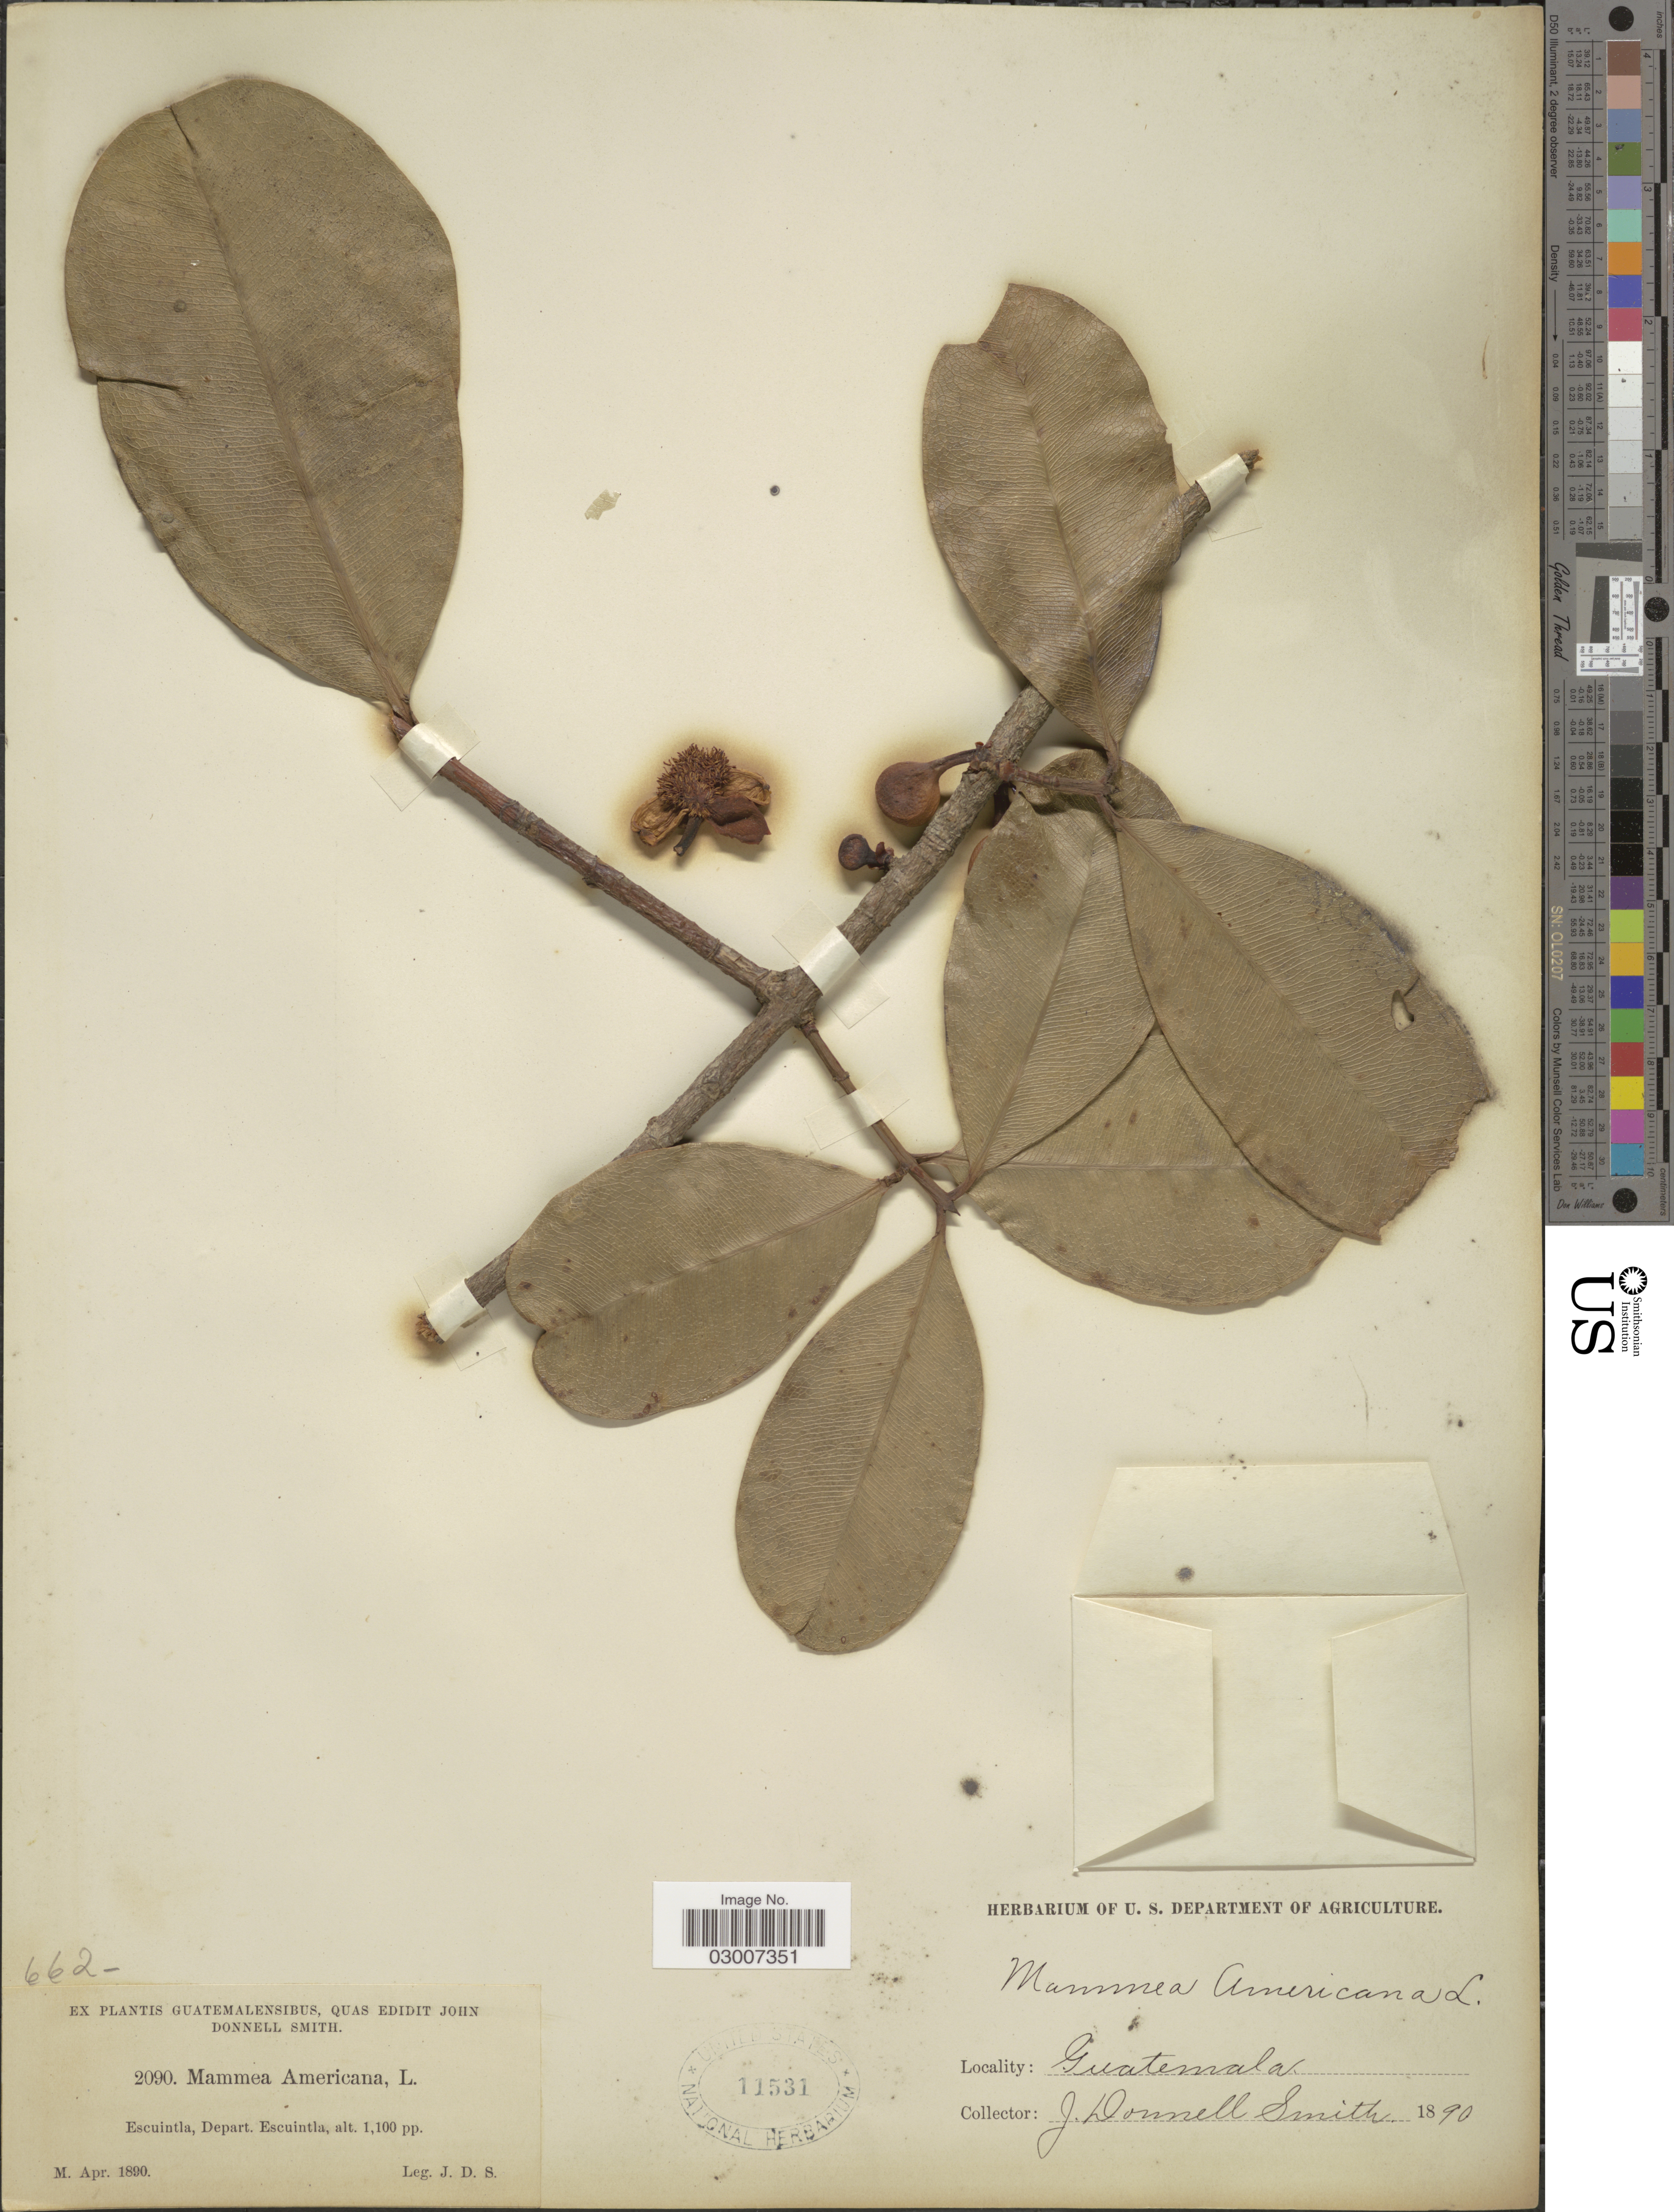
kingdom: Plantae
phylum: Tracheophyta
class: Magnoliopsida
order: Malpighiales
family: Calophyllaceae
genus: Mammea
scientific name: Mammea americana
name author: L.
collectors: J. Donnell Smith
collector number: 2090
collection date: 1890-04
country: Guatemala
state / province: Escuintla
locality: Escuintla, Depart. Escuintla.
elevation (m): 335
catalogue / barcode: US 11531